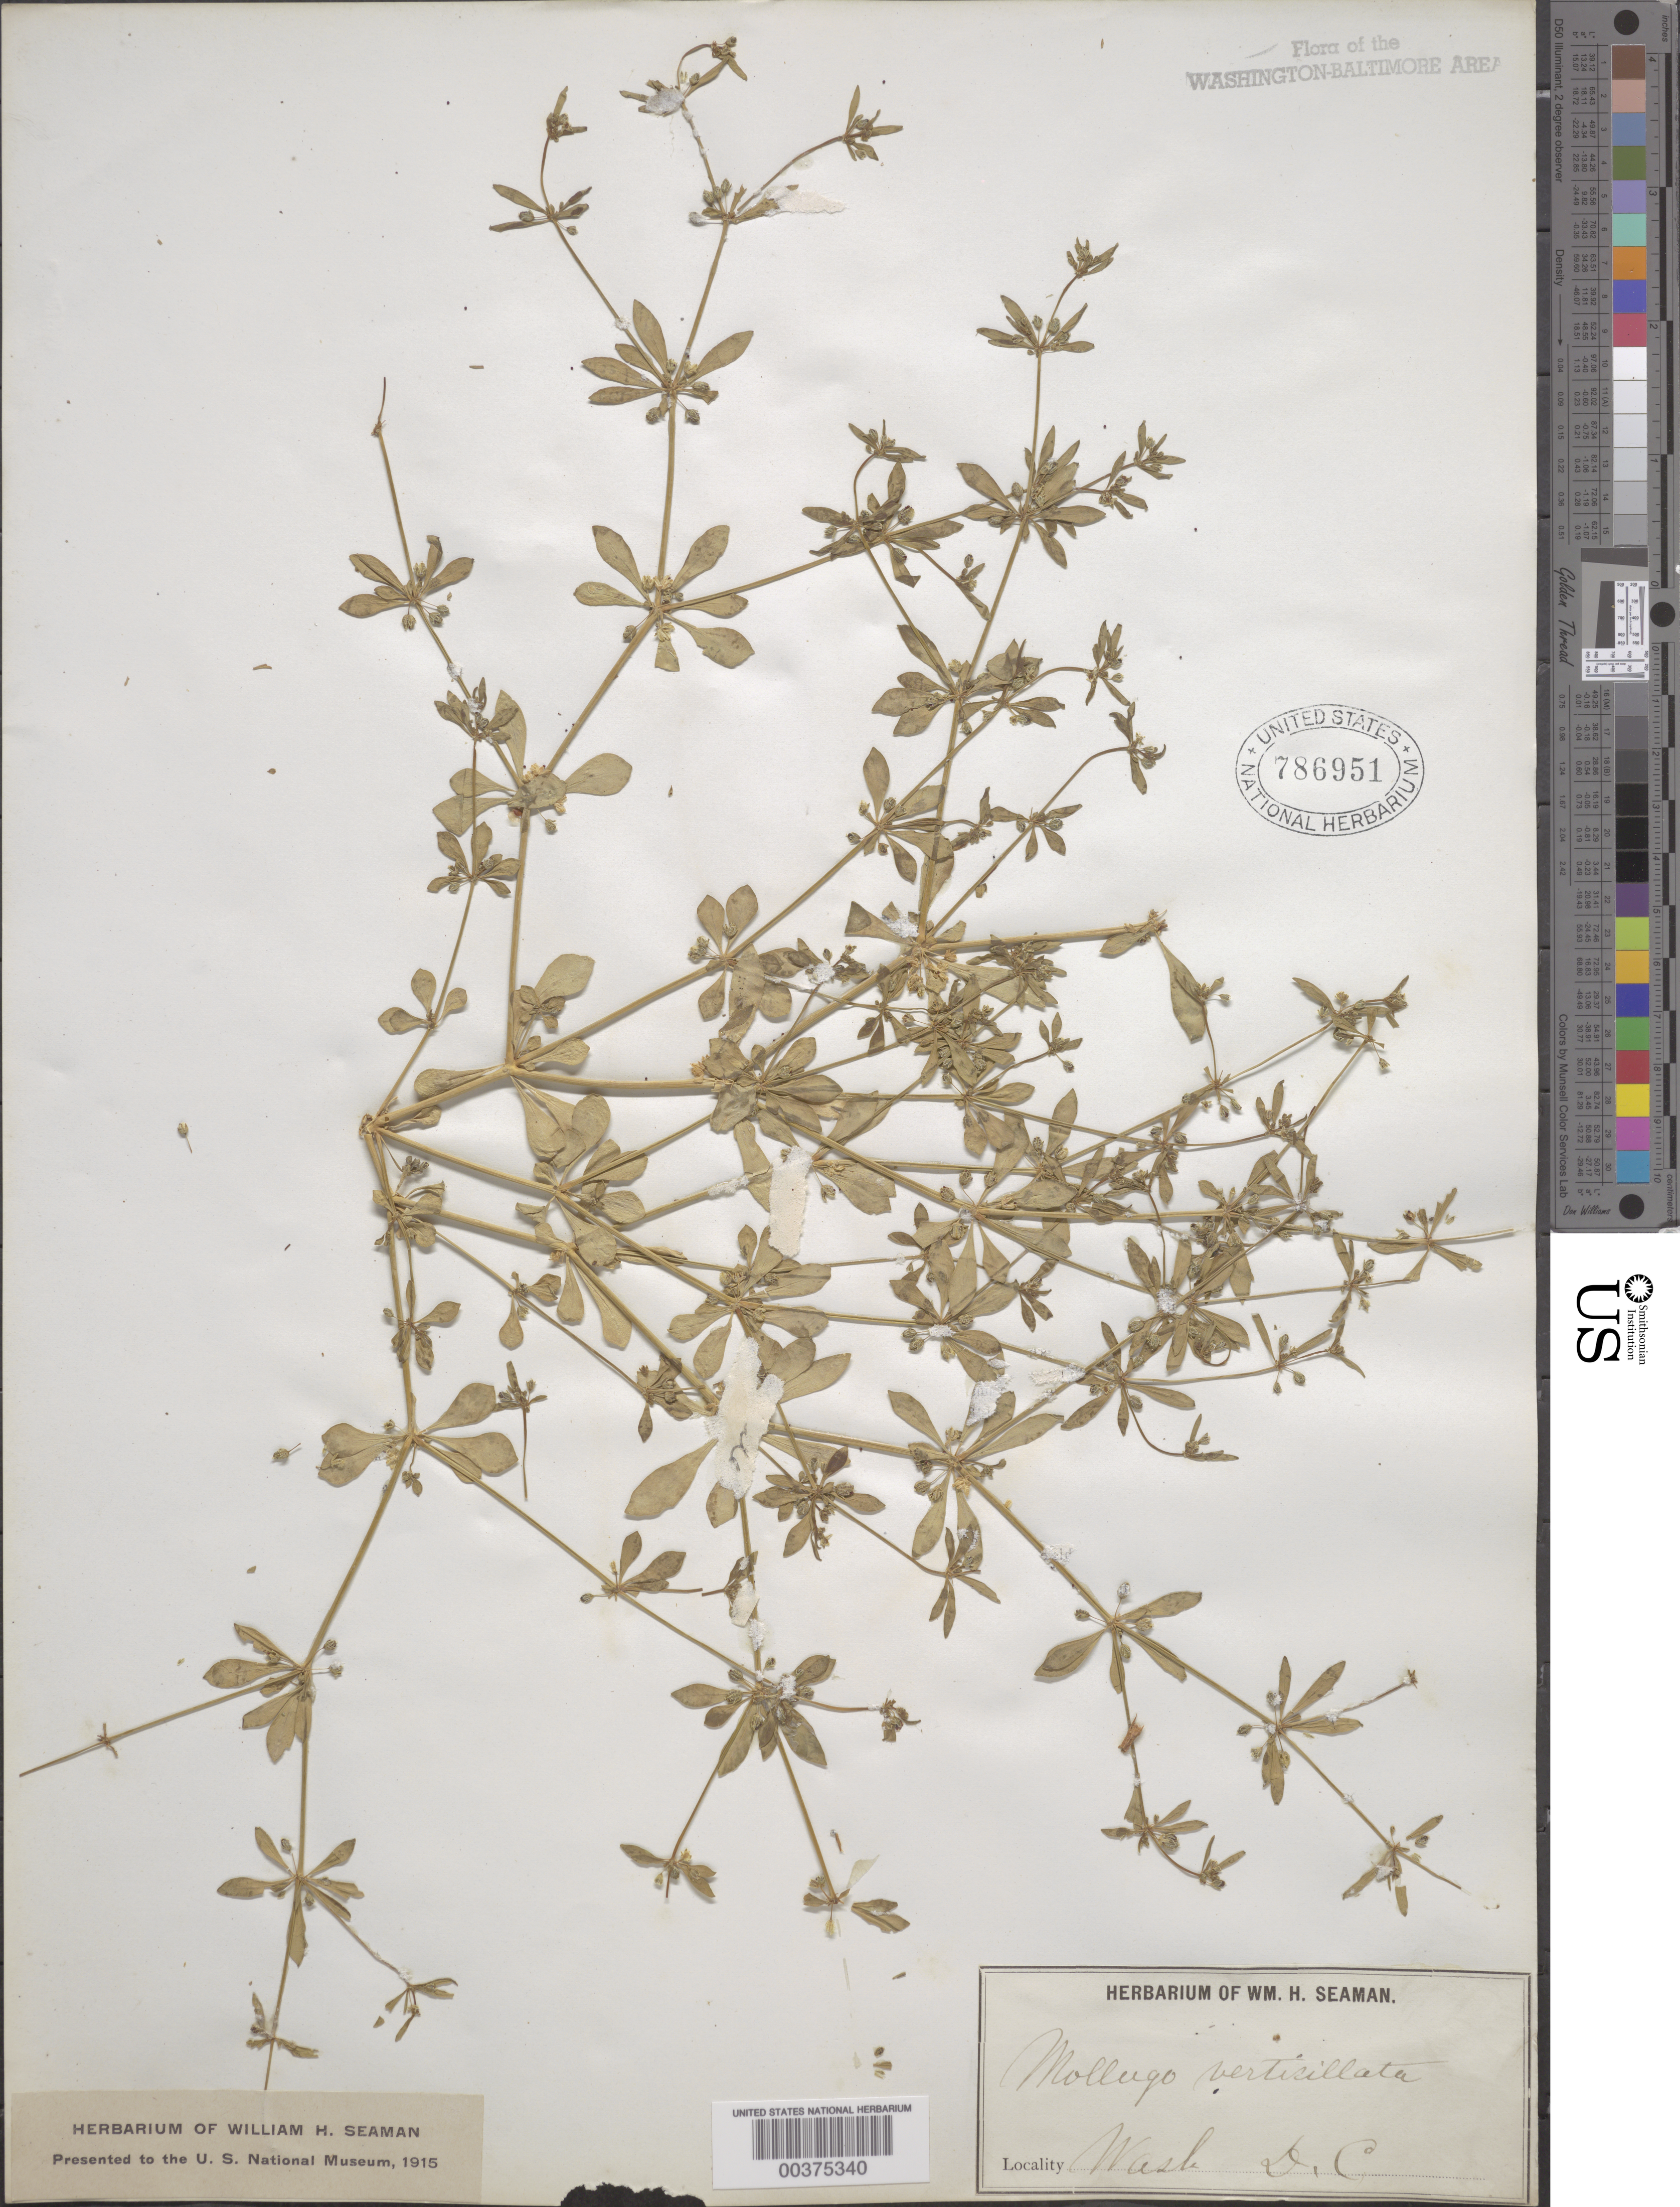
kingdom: Plantae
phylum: Tracheophyta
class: Magnoliopsida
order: Caryophyllales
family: Molluginaceae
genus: Mollugo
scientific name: Mollugo verticillata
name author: L.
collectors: W. Seaman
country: United States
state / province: District of Columbia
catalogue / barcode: US 786951